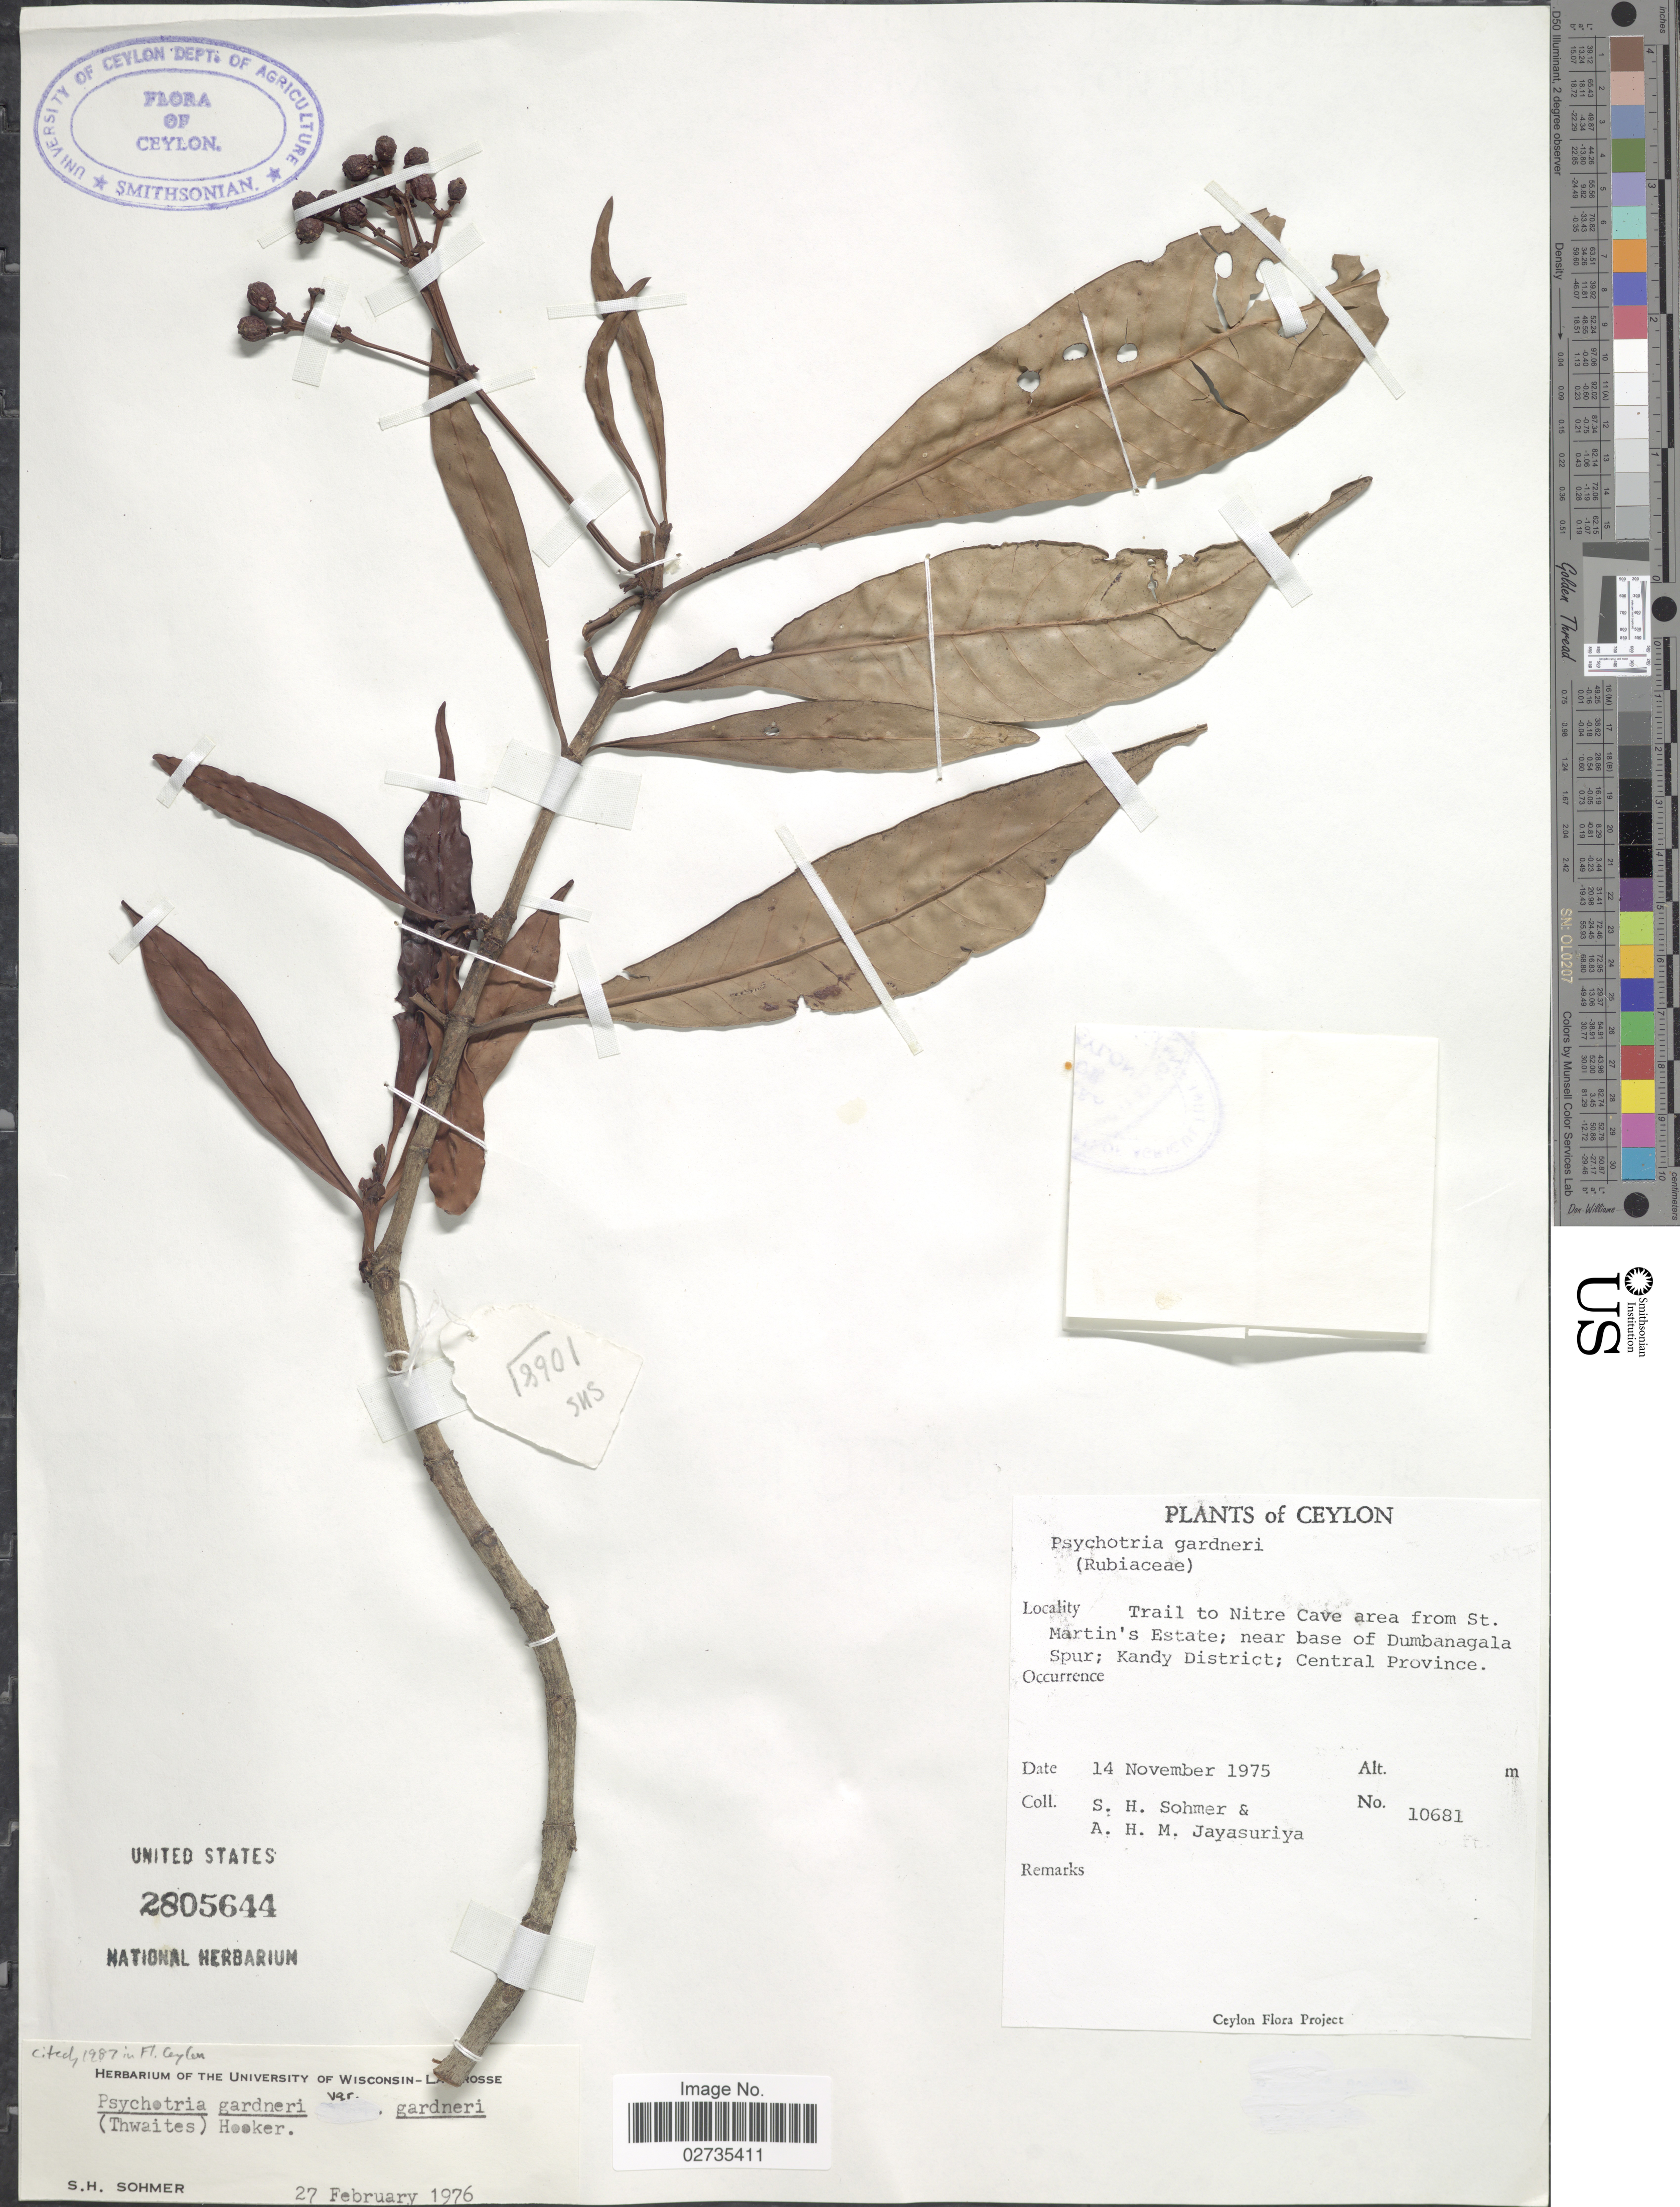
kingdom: Plantae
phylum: Tracheophyta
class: Magnoliopsida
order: Gentianales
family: Rubiaceae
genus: Psychotria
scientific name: Psychotria gardneri var. gardneri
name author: Hook. f.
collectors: S. H. Sohmer & A. H. Jayasuriya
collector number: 10681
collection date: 1975-11-14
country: Sri Lanka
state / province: Central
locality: Ceylon. Trail to Nitre Cave area from St. Martin's Estate; near base of Dumbanagala Spur; Kandy District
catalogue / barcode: US 2805644